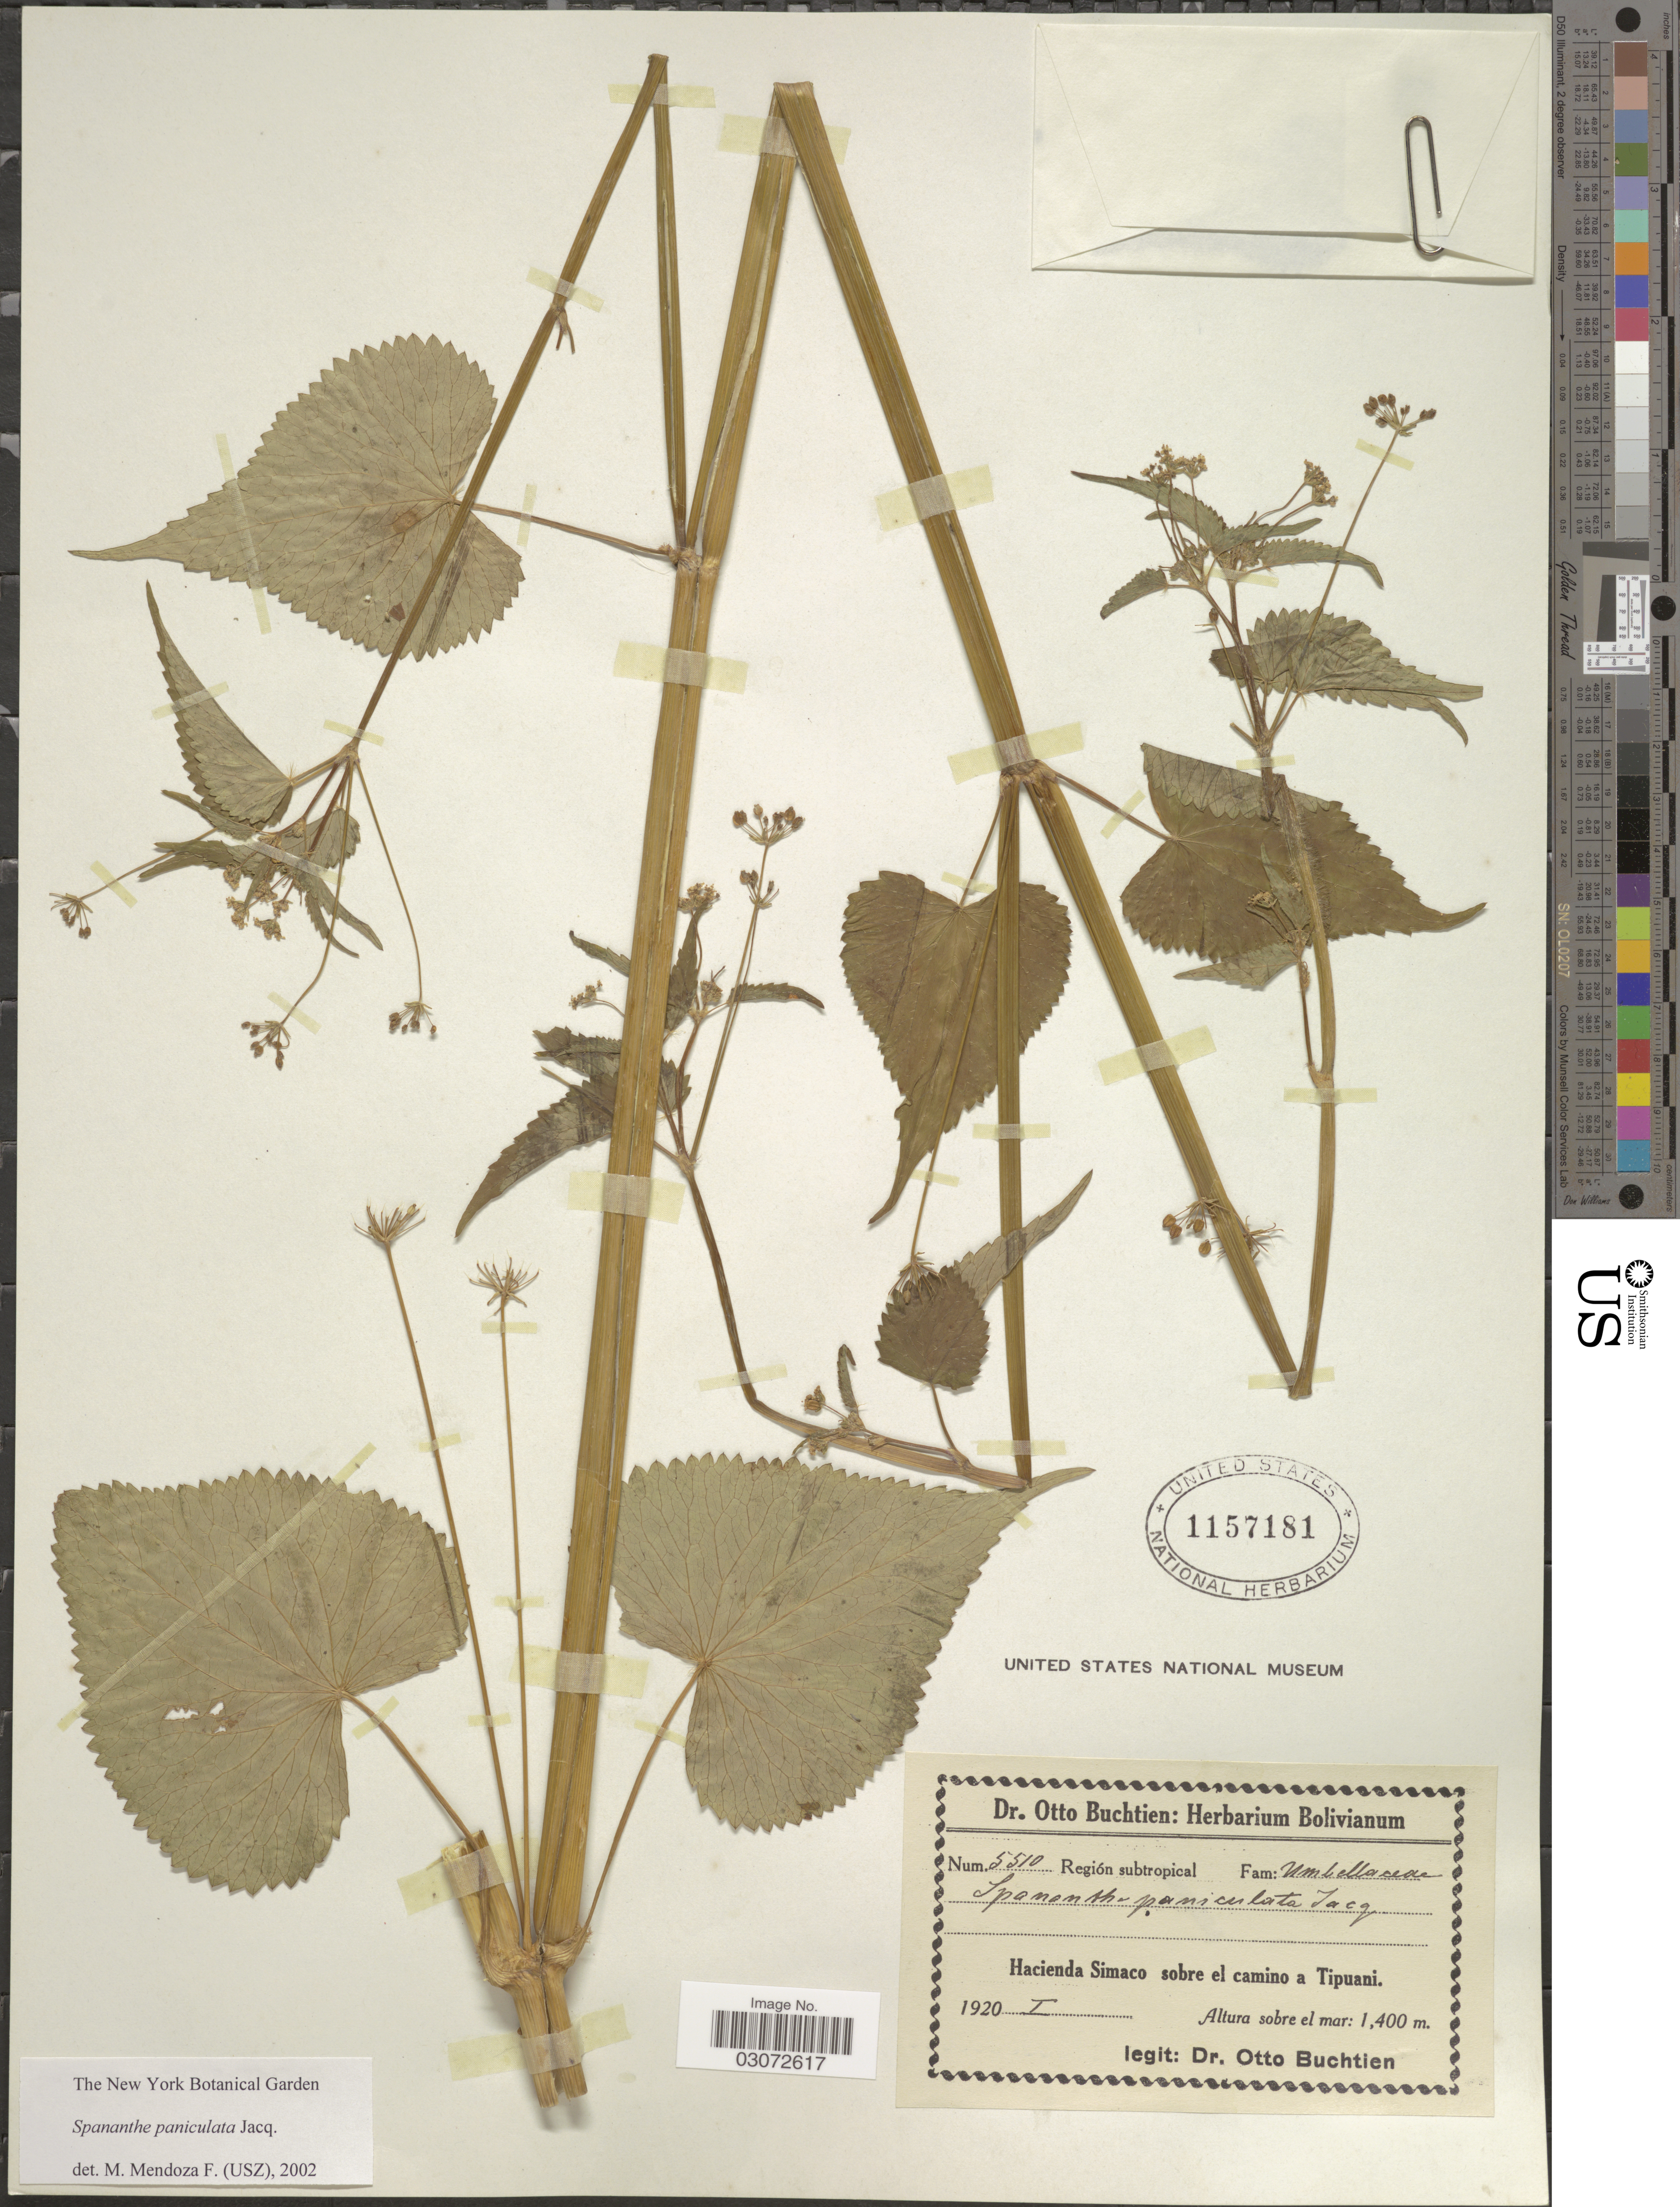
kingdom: Plantae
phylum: Tracheophyta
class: Magnoliopsida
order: Apiales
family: Apiaceae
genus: Spananthe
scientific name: Spananthe paniculata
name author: Jacq.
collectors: O. Buchtien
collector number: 5510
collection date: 1920-01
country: Bolivia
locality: Hacienda Simaco sobre el camino a Tipuani.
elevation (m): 1400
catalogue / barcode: US 1157181